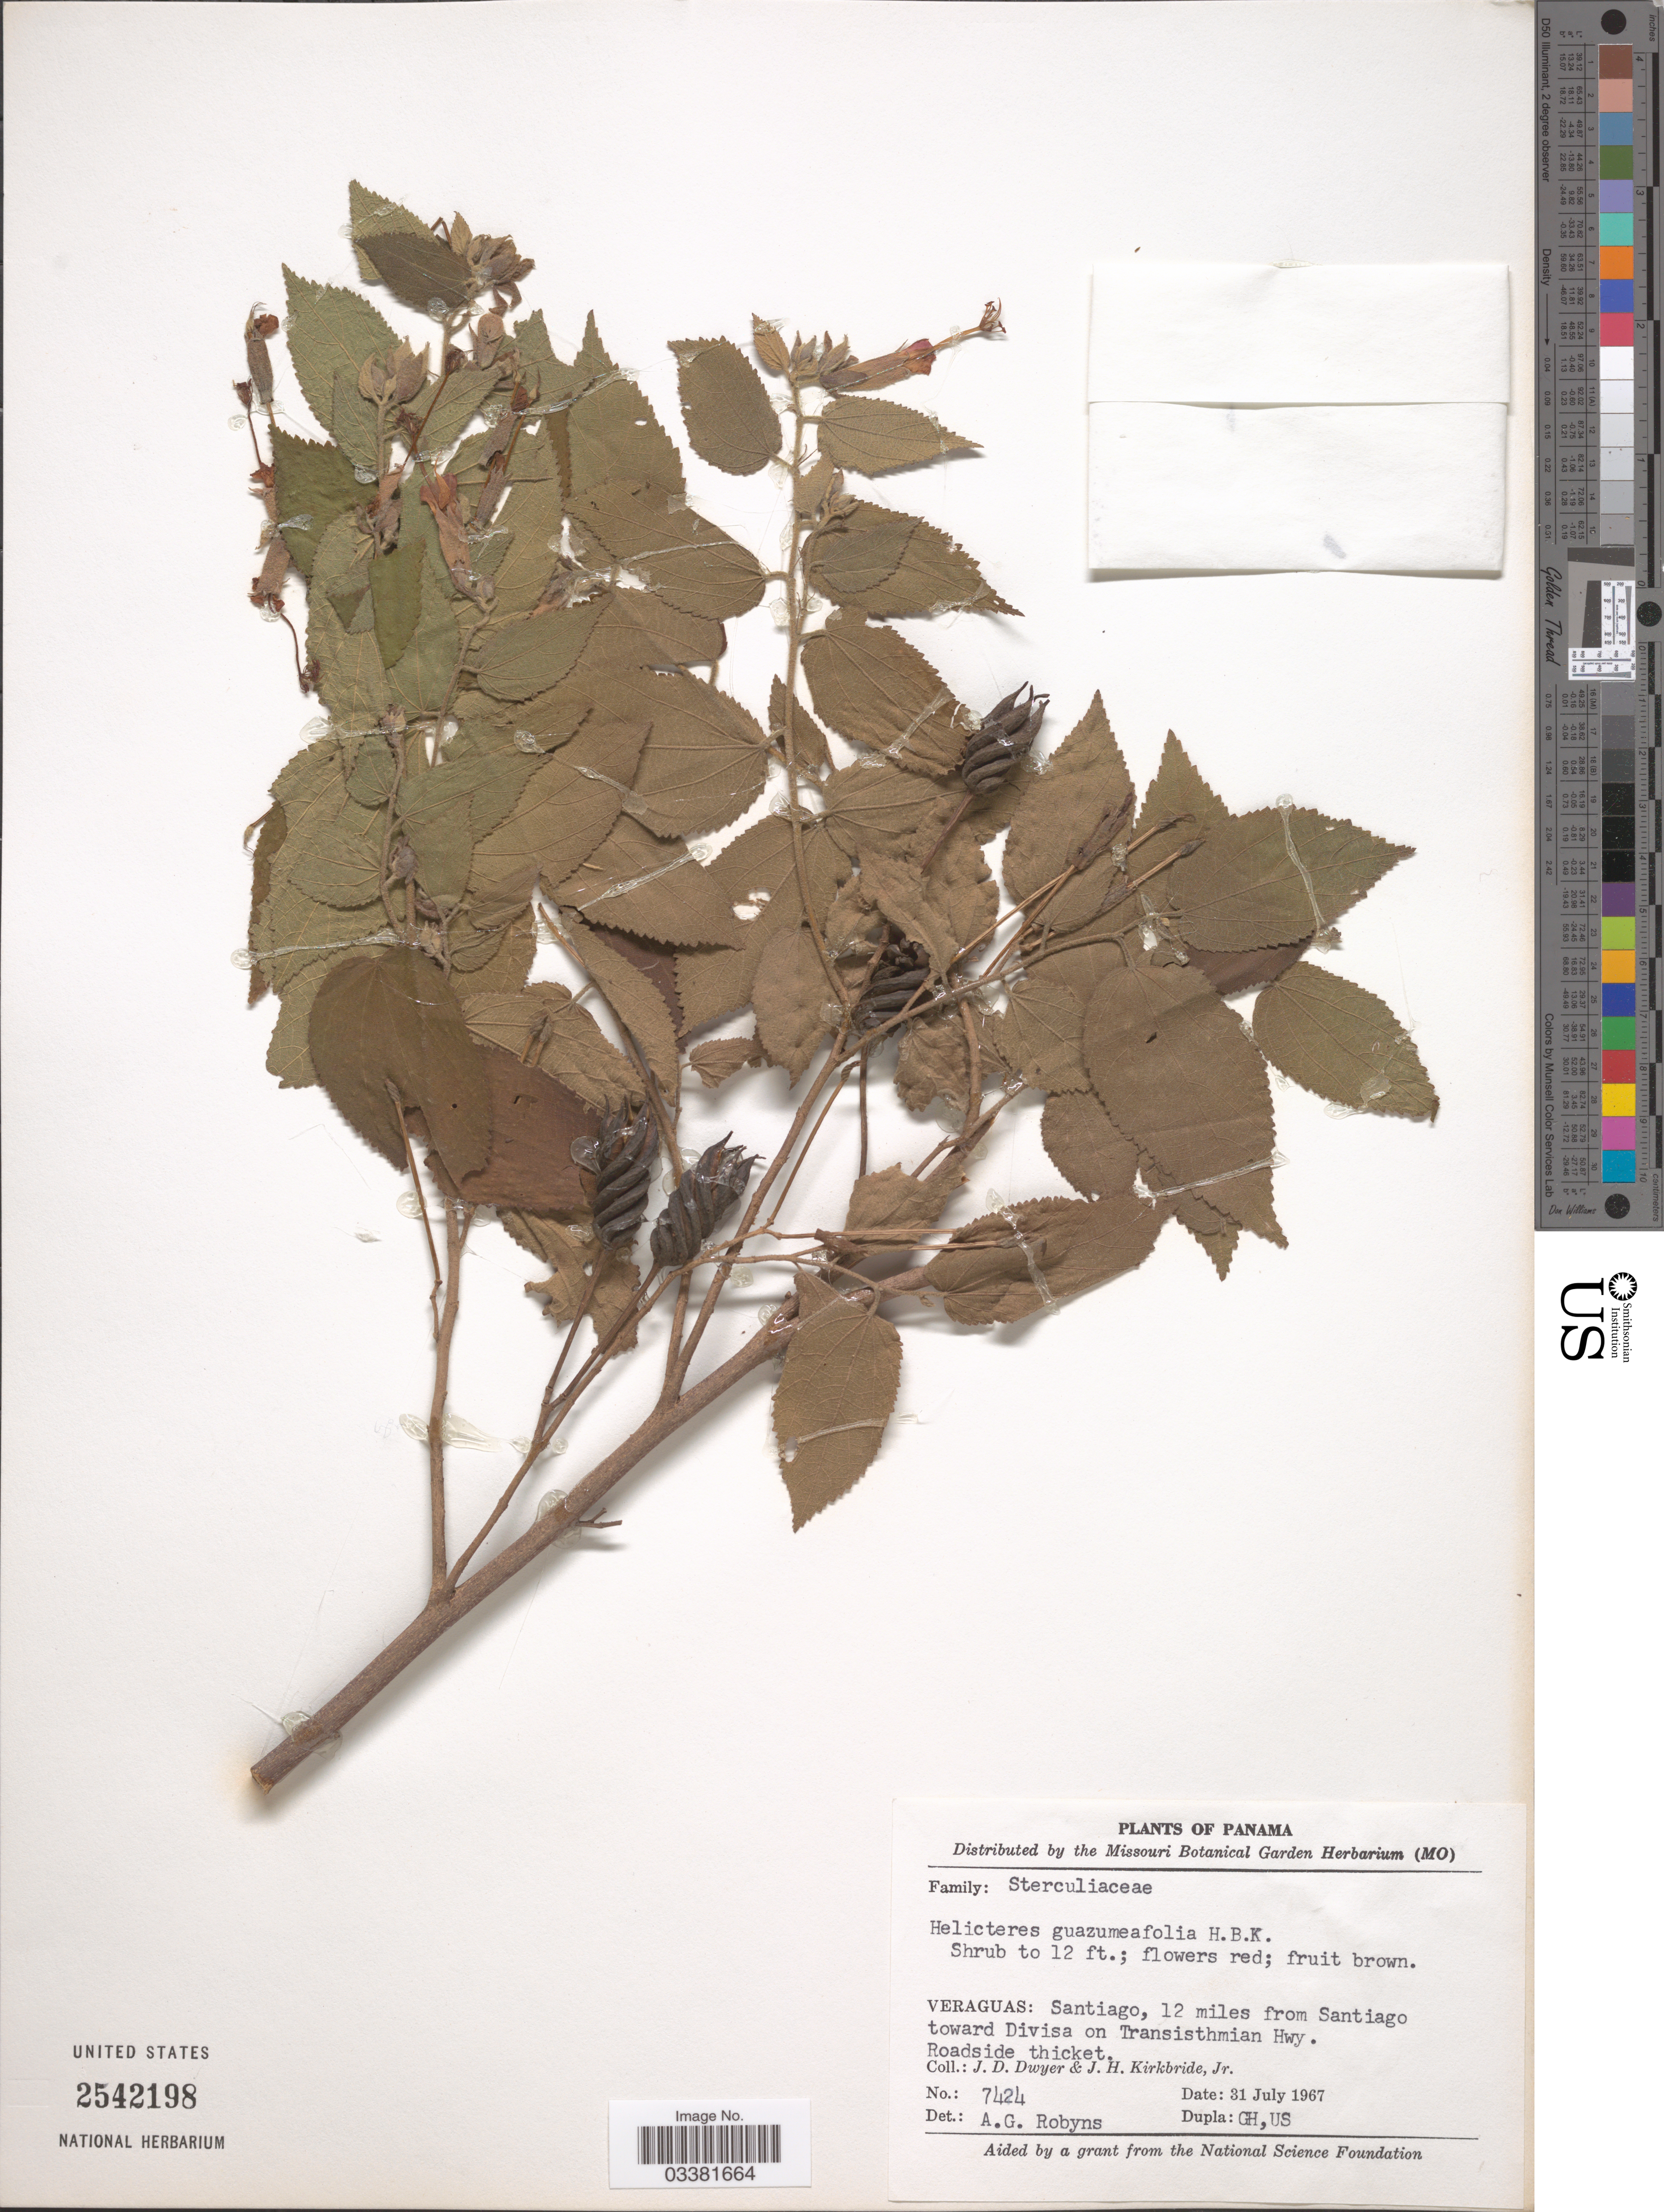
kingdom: Plantae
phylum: Tracheophyta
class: Magnoliopsida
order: Malvales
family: Malvaceae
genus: Helicteres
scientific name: Helicteres guazumifolia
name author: Kunth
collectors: J. D. Dwyer & J. H. Kirkbride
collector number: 7424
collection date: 1967-07-31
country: Panama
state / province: Veraguas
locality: Santiago, 12 miles from Santiago toward Divisa on Transisthmian Hwy.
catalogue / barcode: US 2542198